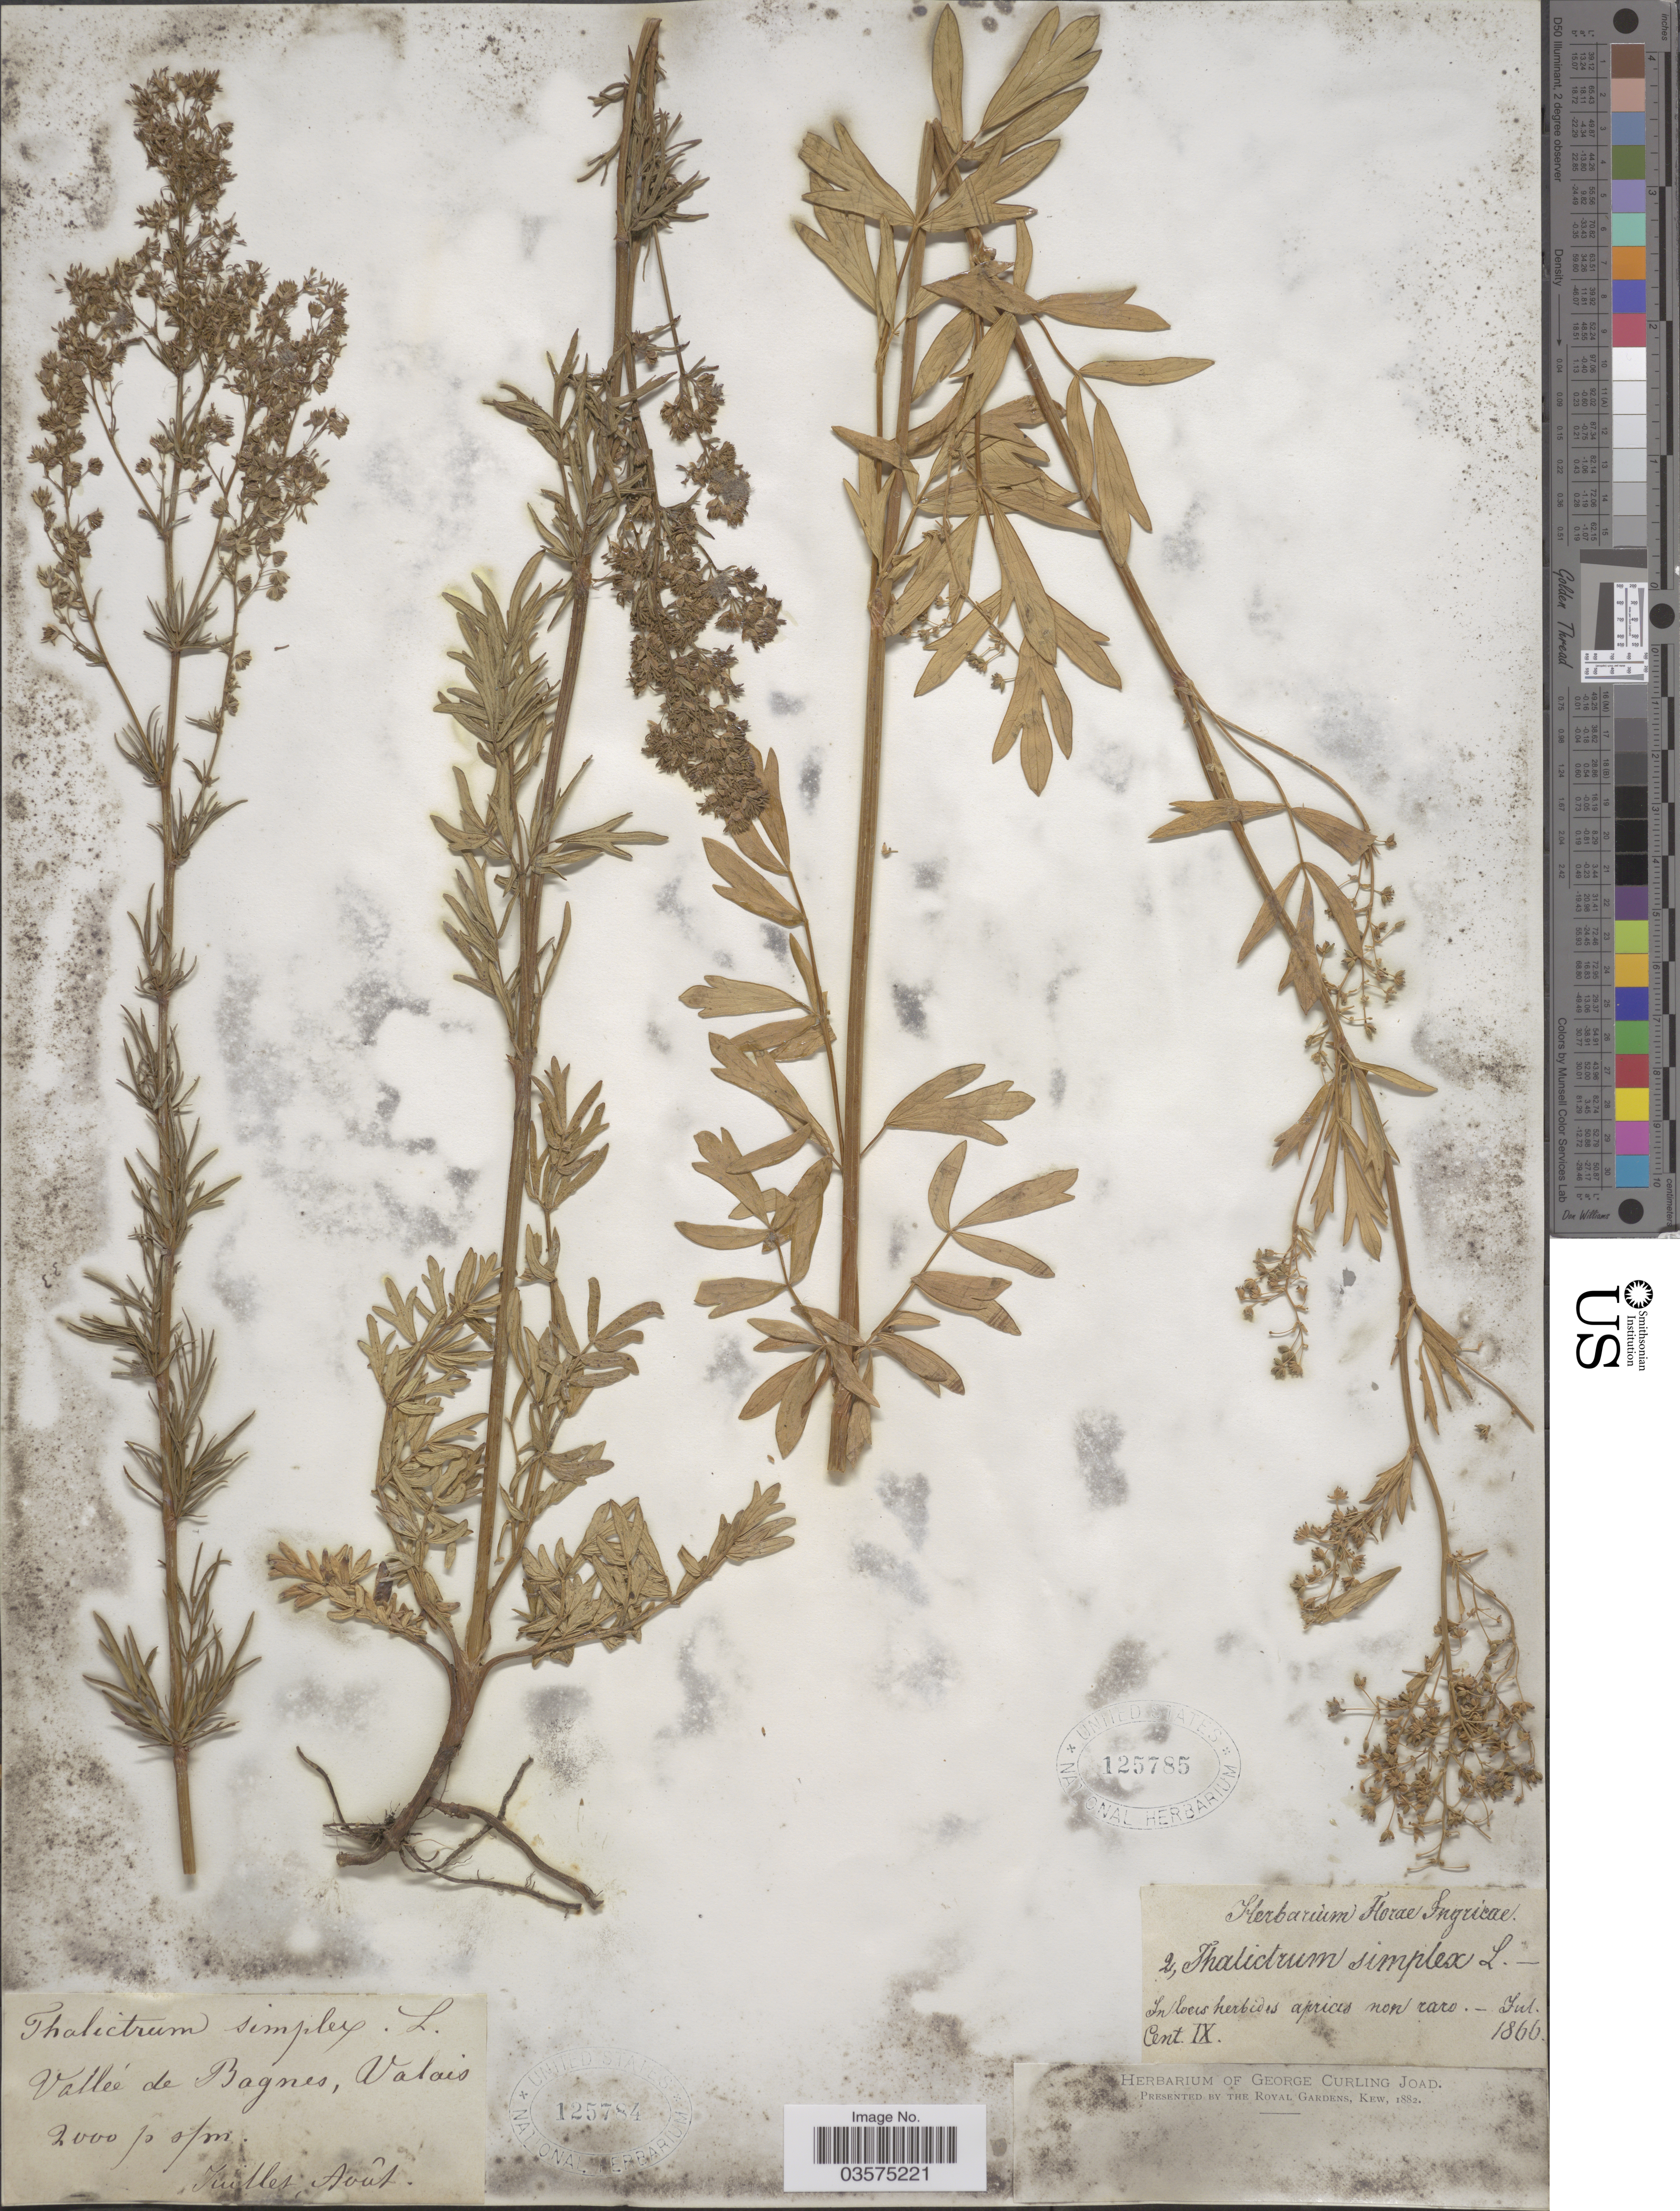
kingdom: Plantae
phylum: Tracheophyta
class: Magnoliopsida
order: Ranunculales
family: Ranunculaceae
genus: Thalictrum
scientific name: Thalictrum simplex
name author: L.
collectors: Herbarium Florae Ingricae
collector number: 2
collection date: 1866-07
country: Georgia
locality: In locis herbides aprices non raro.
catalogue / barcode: US 125785-2